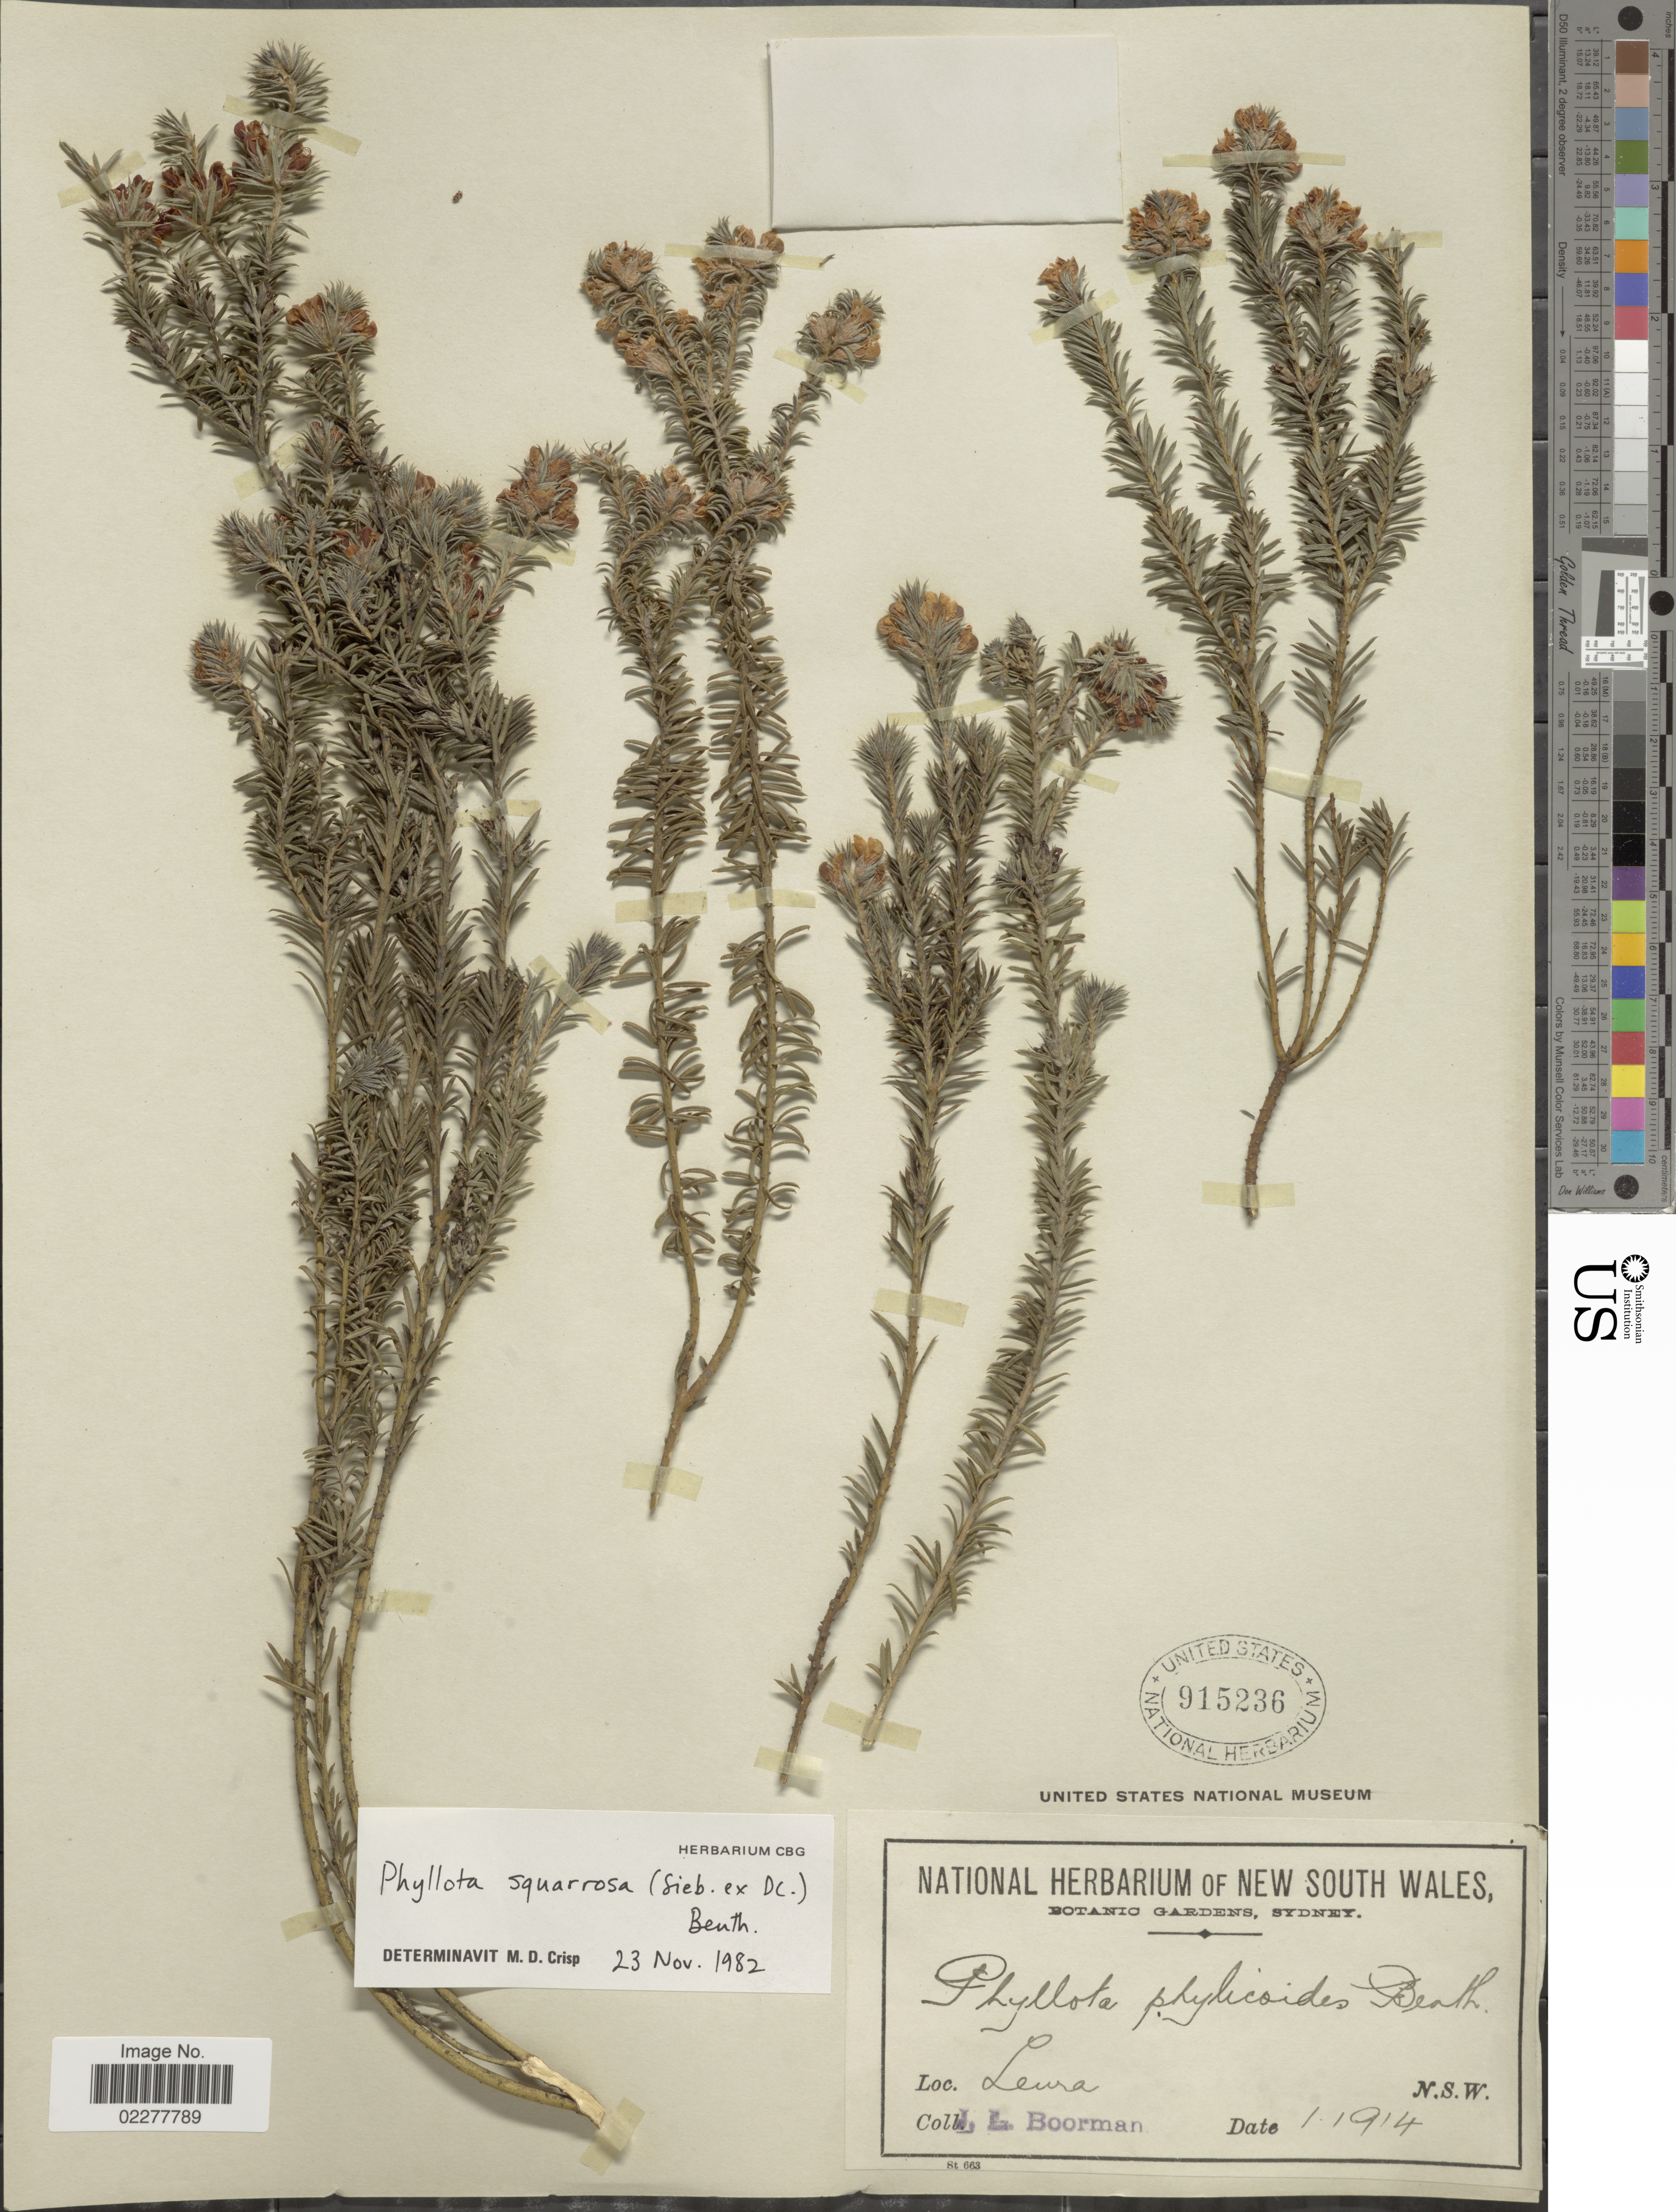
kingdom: Plantae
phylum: Tracheophyta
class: Magnoliopsida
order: Fabales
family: Fabaceae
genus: Phyllota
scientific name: Phyllota squarrosa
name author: (Sieber ex DC.) Benth.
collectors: J. Boorman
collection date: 1914-01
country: Australia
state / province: New South Wales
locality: Leura. N.S.W.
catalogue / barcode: US 915236